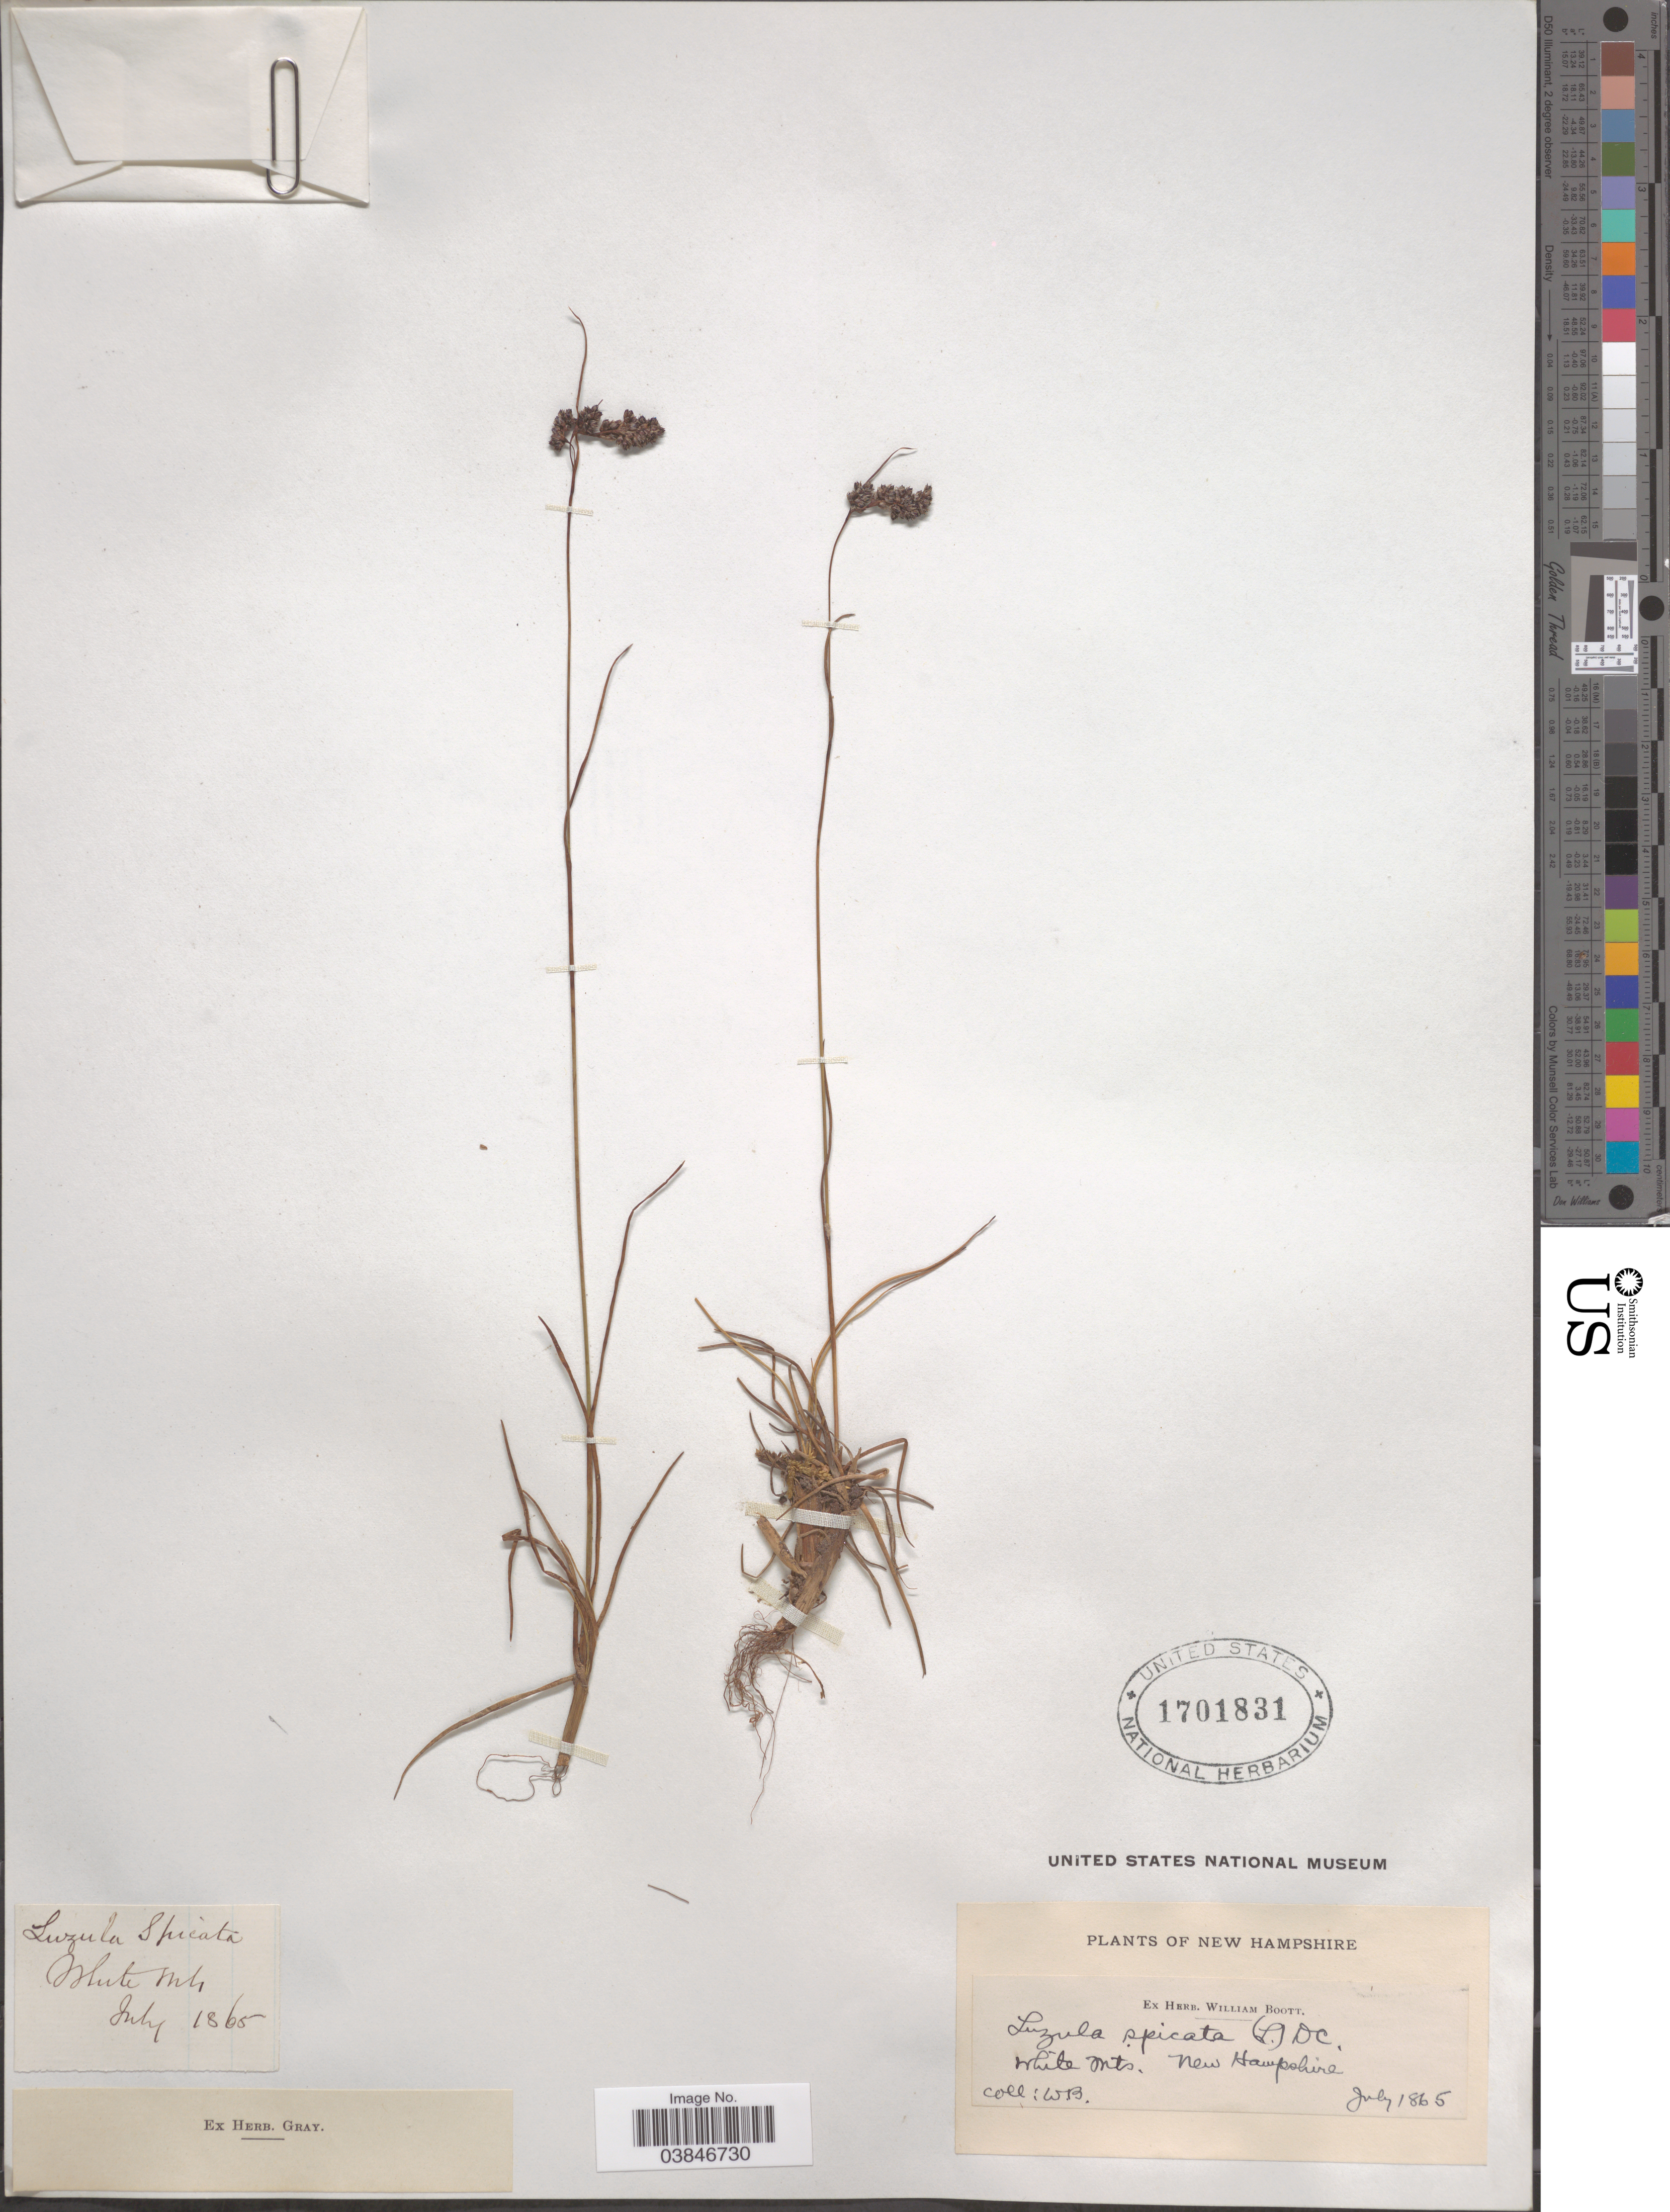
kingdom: Plantae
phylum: Tracheophyta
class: Liliopsida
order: Poales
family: Juncaceae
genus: Luzula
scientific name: Luzula spicata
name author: (L.) DC.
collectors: W. Boott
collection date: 1865-07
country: United States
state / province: New Hampshire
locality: White Mts.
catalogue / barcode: US 1701831